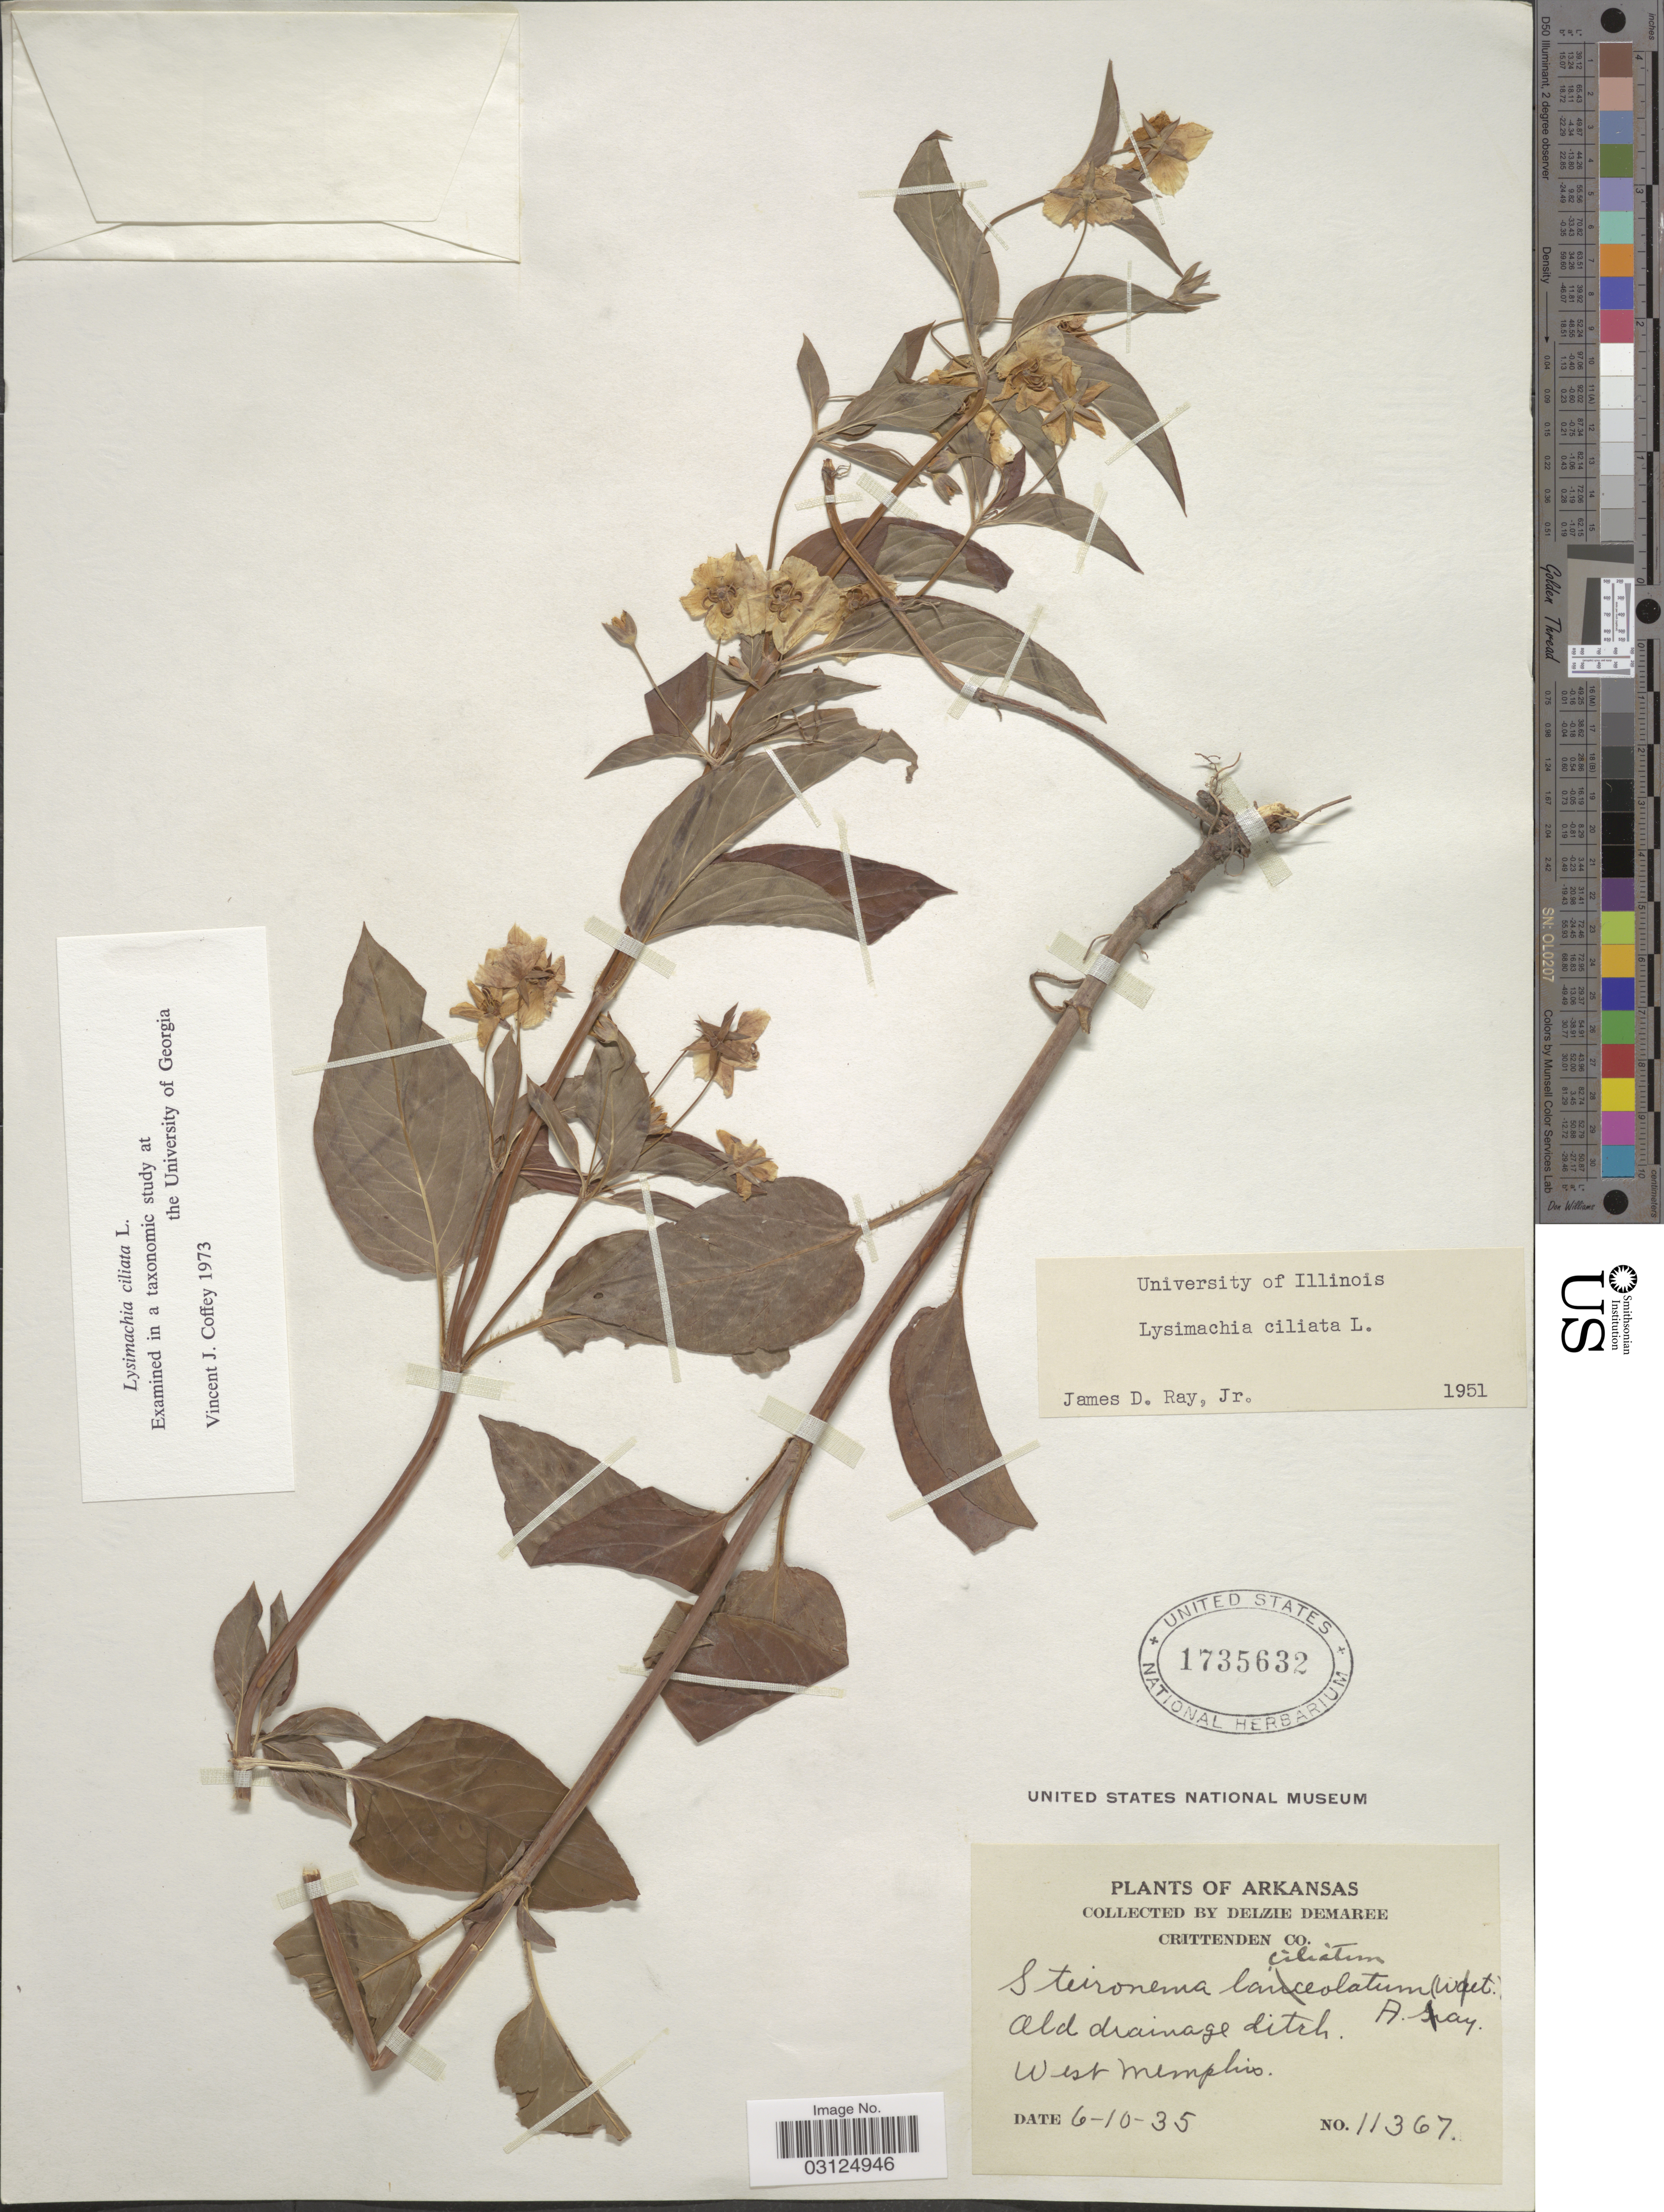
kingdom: Plantae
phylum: Tracheophyta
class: Magnoliopsida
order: Ericales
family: Primulaceae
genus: Lysimachia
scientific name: Lysimachia ciliata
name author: L.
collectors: D. Demaree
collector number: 11367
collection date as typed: Transcribed d/m/y: 10/6/35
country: United States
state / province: Arkansas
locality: Old drainage ditch. Crittenden Co. West Memphis.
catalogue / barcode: US 1735632